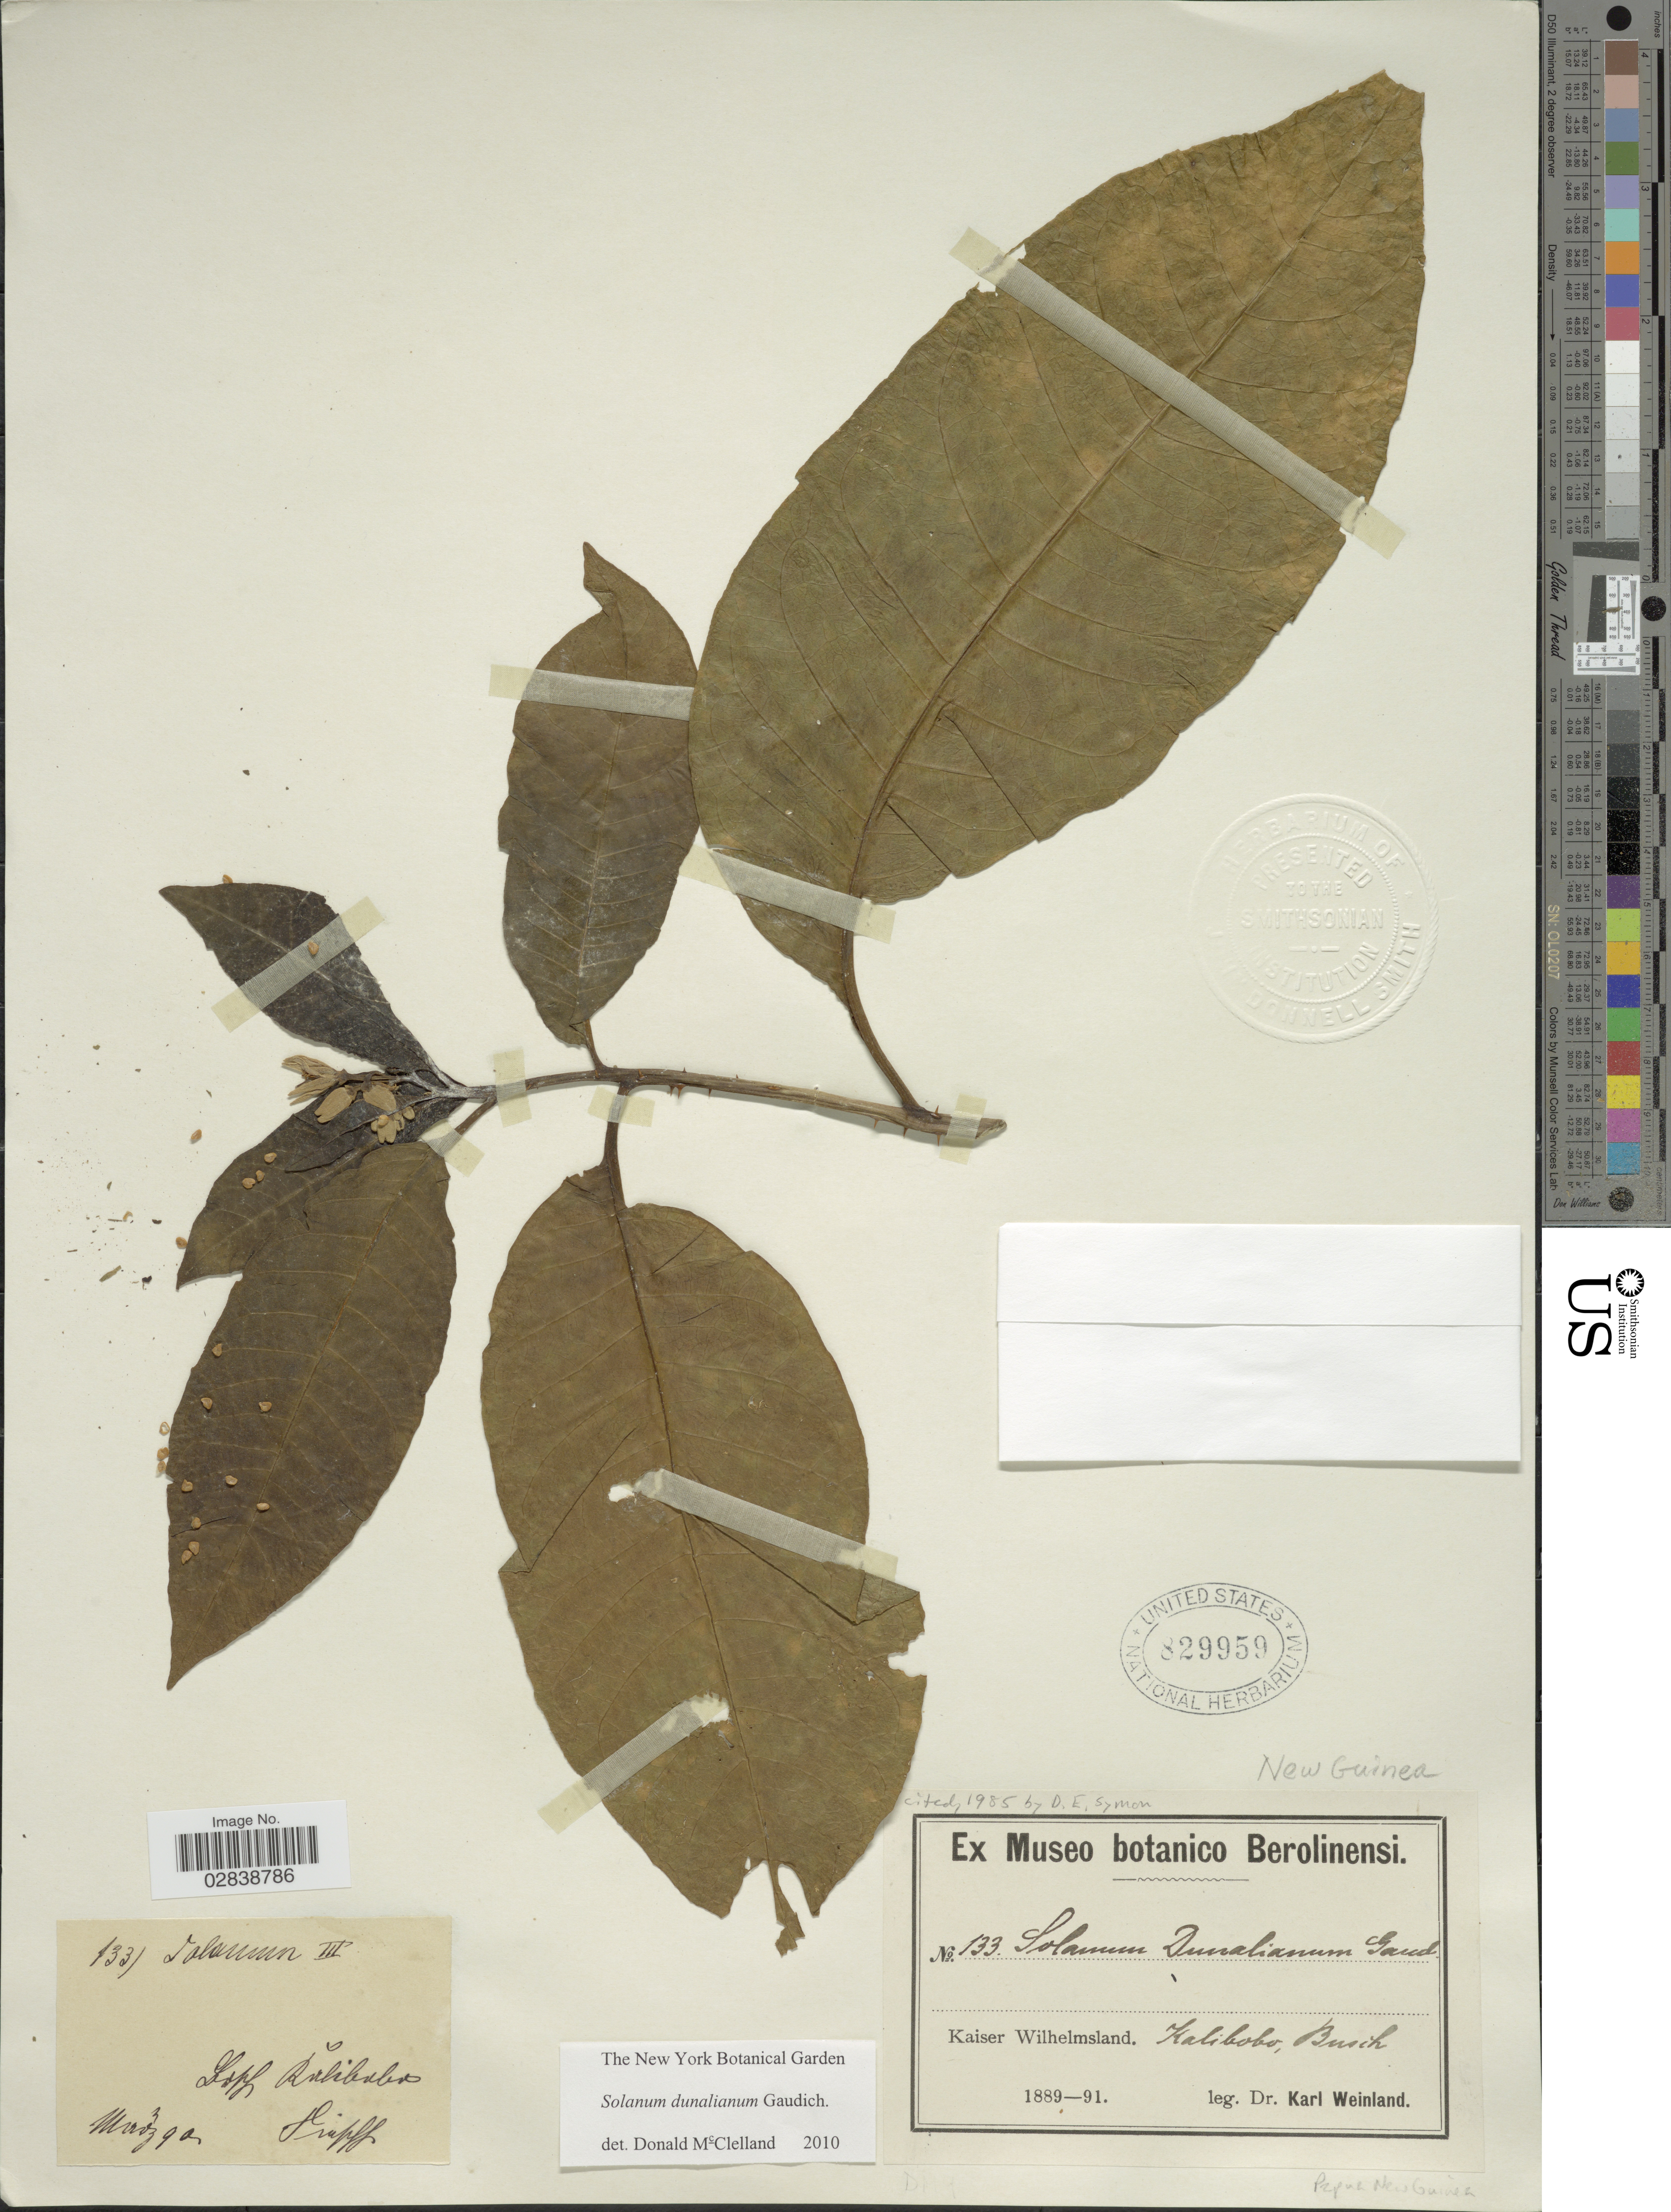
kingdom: Plantae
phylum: Tracheophyta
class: Magnoliopsida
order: Solanales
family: Solanaceae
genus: Solanum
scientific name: Solanum dunalianum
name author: Gaudich.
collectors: K. Weinland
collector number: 133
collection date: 1890-03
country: Papua New Guinea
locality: New Guinea.Kaiser Wilhelmsland. Kalibobo, Busch.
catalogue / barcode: US 829959